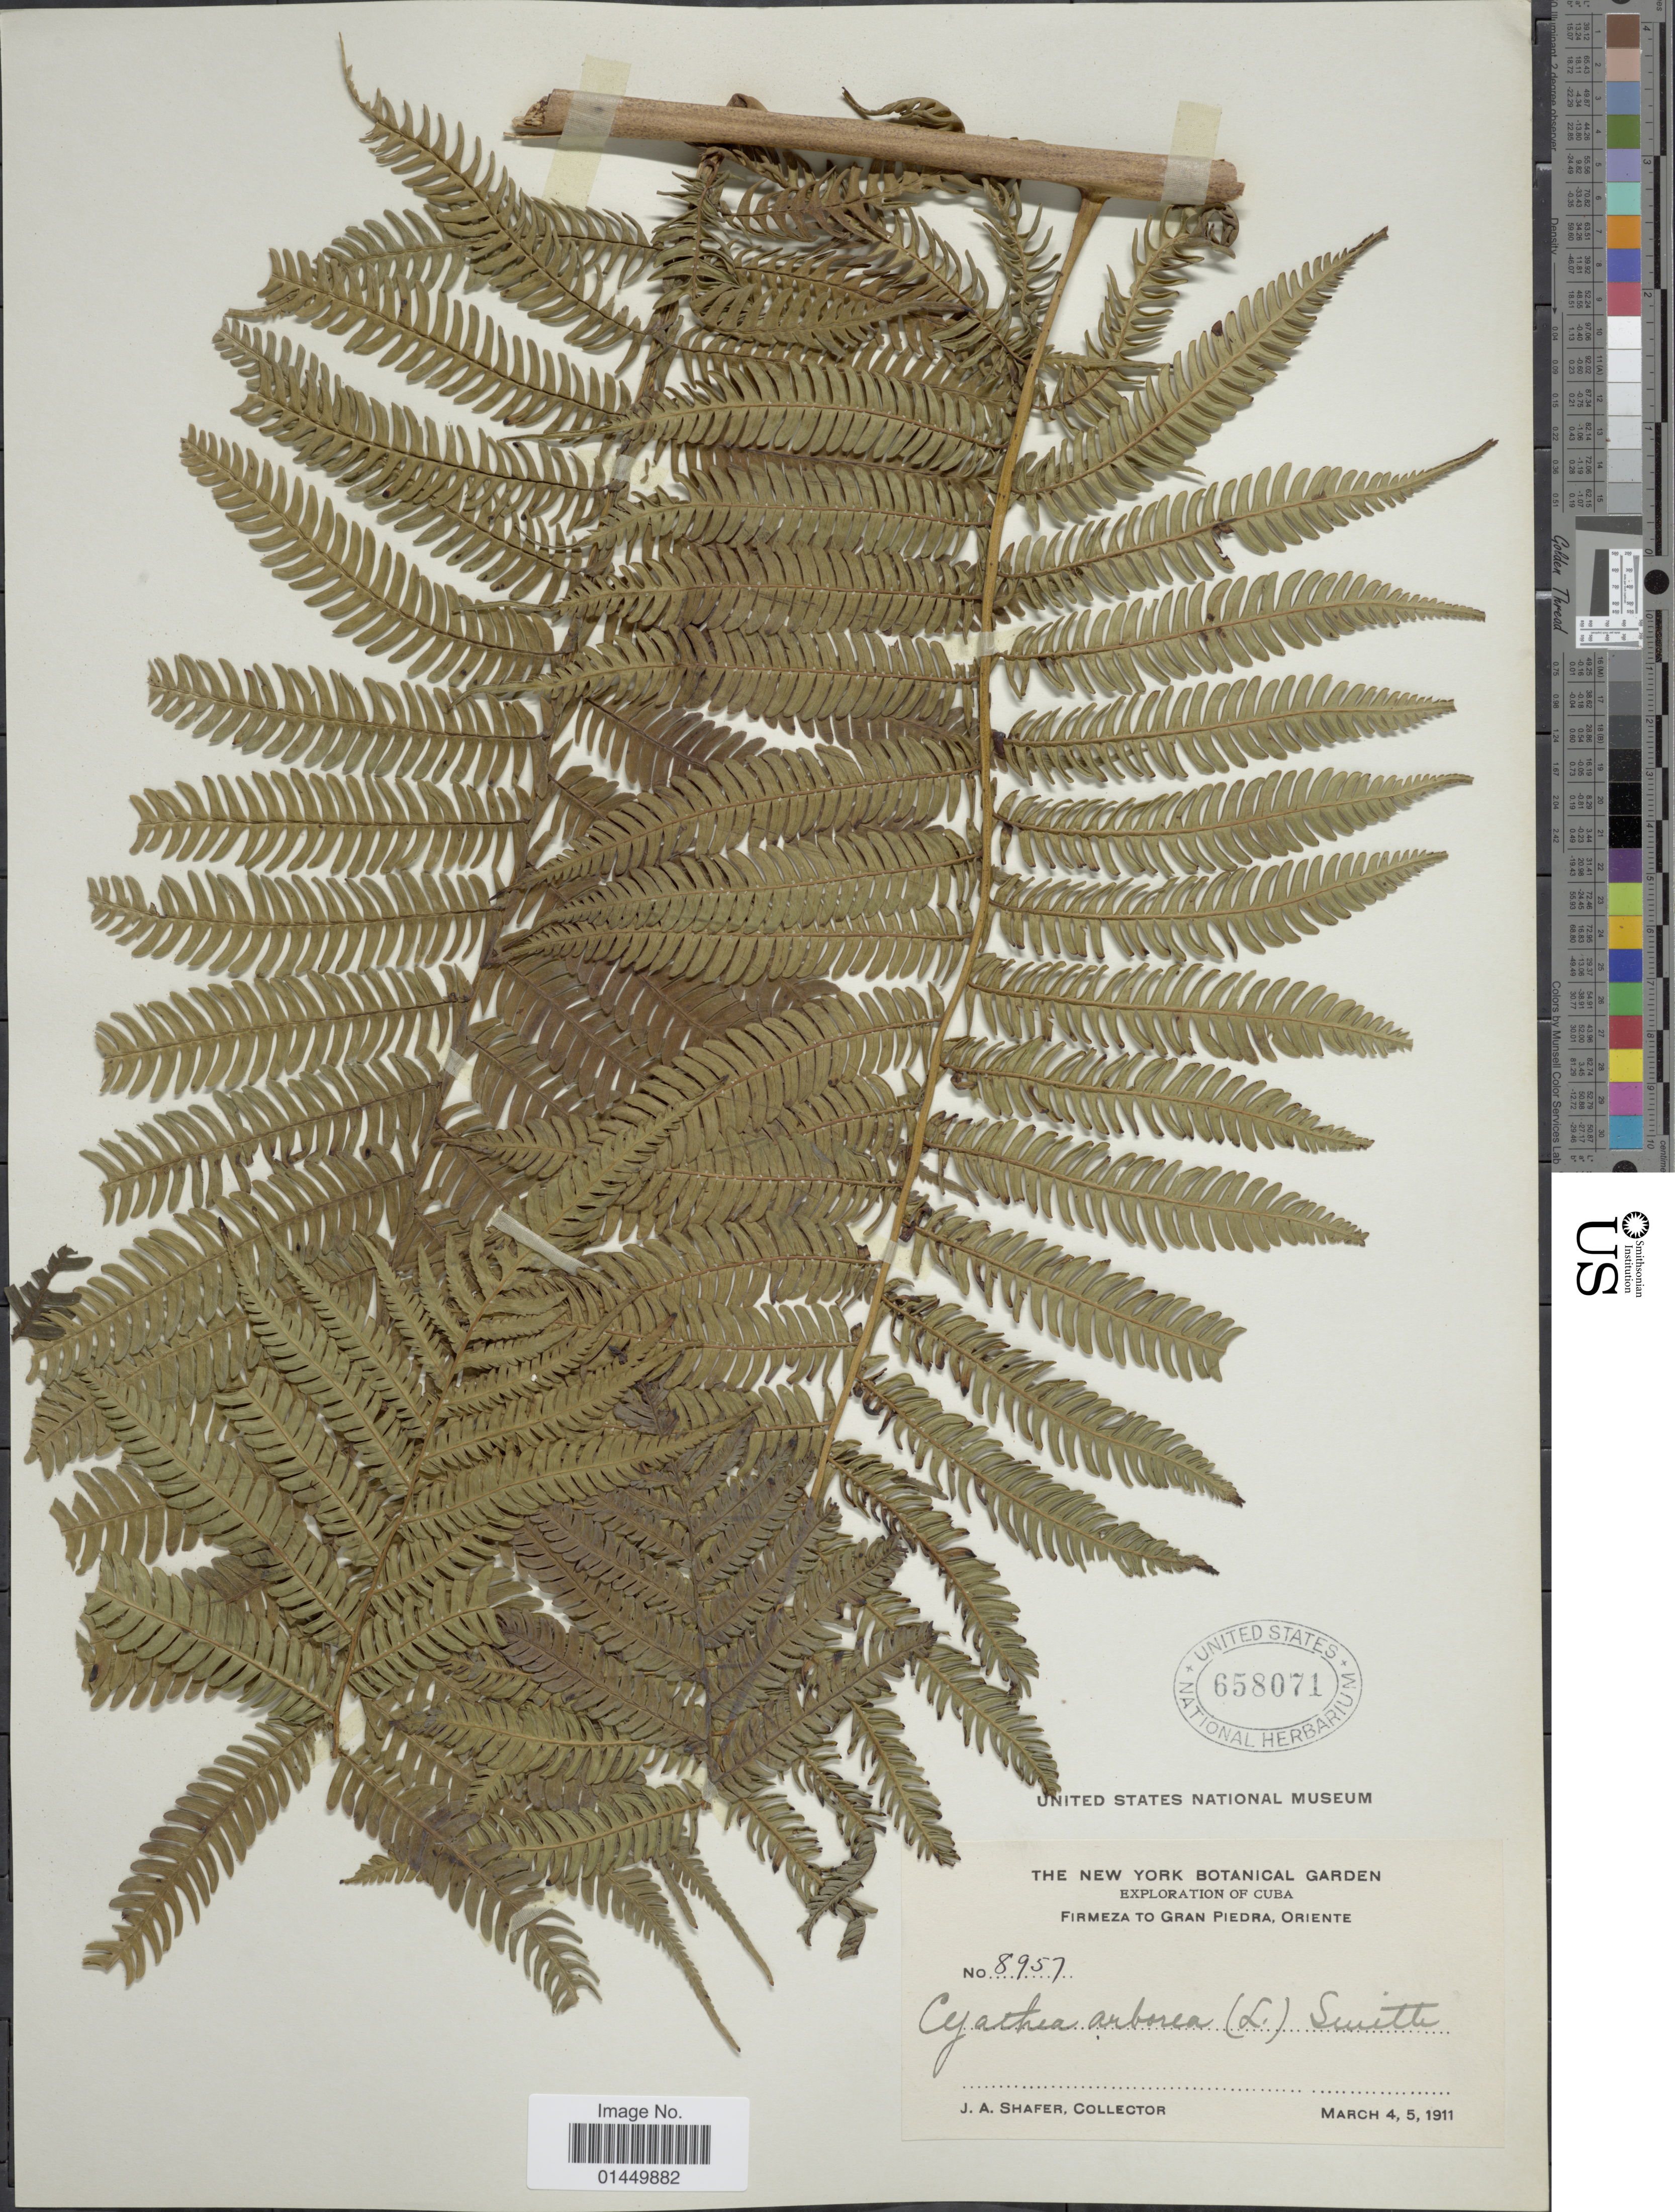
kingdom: Plantae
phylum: Tracheophyta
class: Polypodiopsida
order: Cyatheales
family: Cyatheaceae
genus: Cyathea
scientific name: Cyathea arborea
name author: (L.) Sm.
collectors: J. A. Shafer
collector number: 8957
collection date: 1911-03-04/1911-03-05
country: Cuba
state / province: Oriente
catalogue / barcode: US 658071